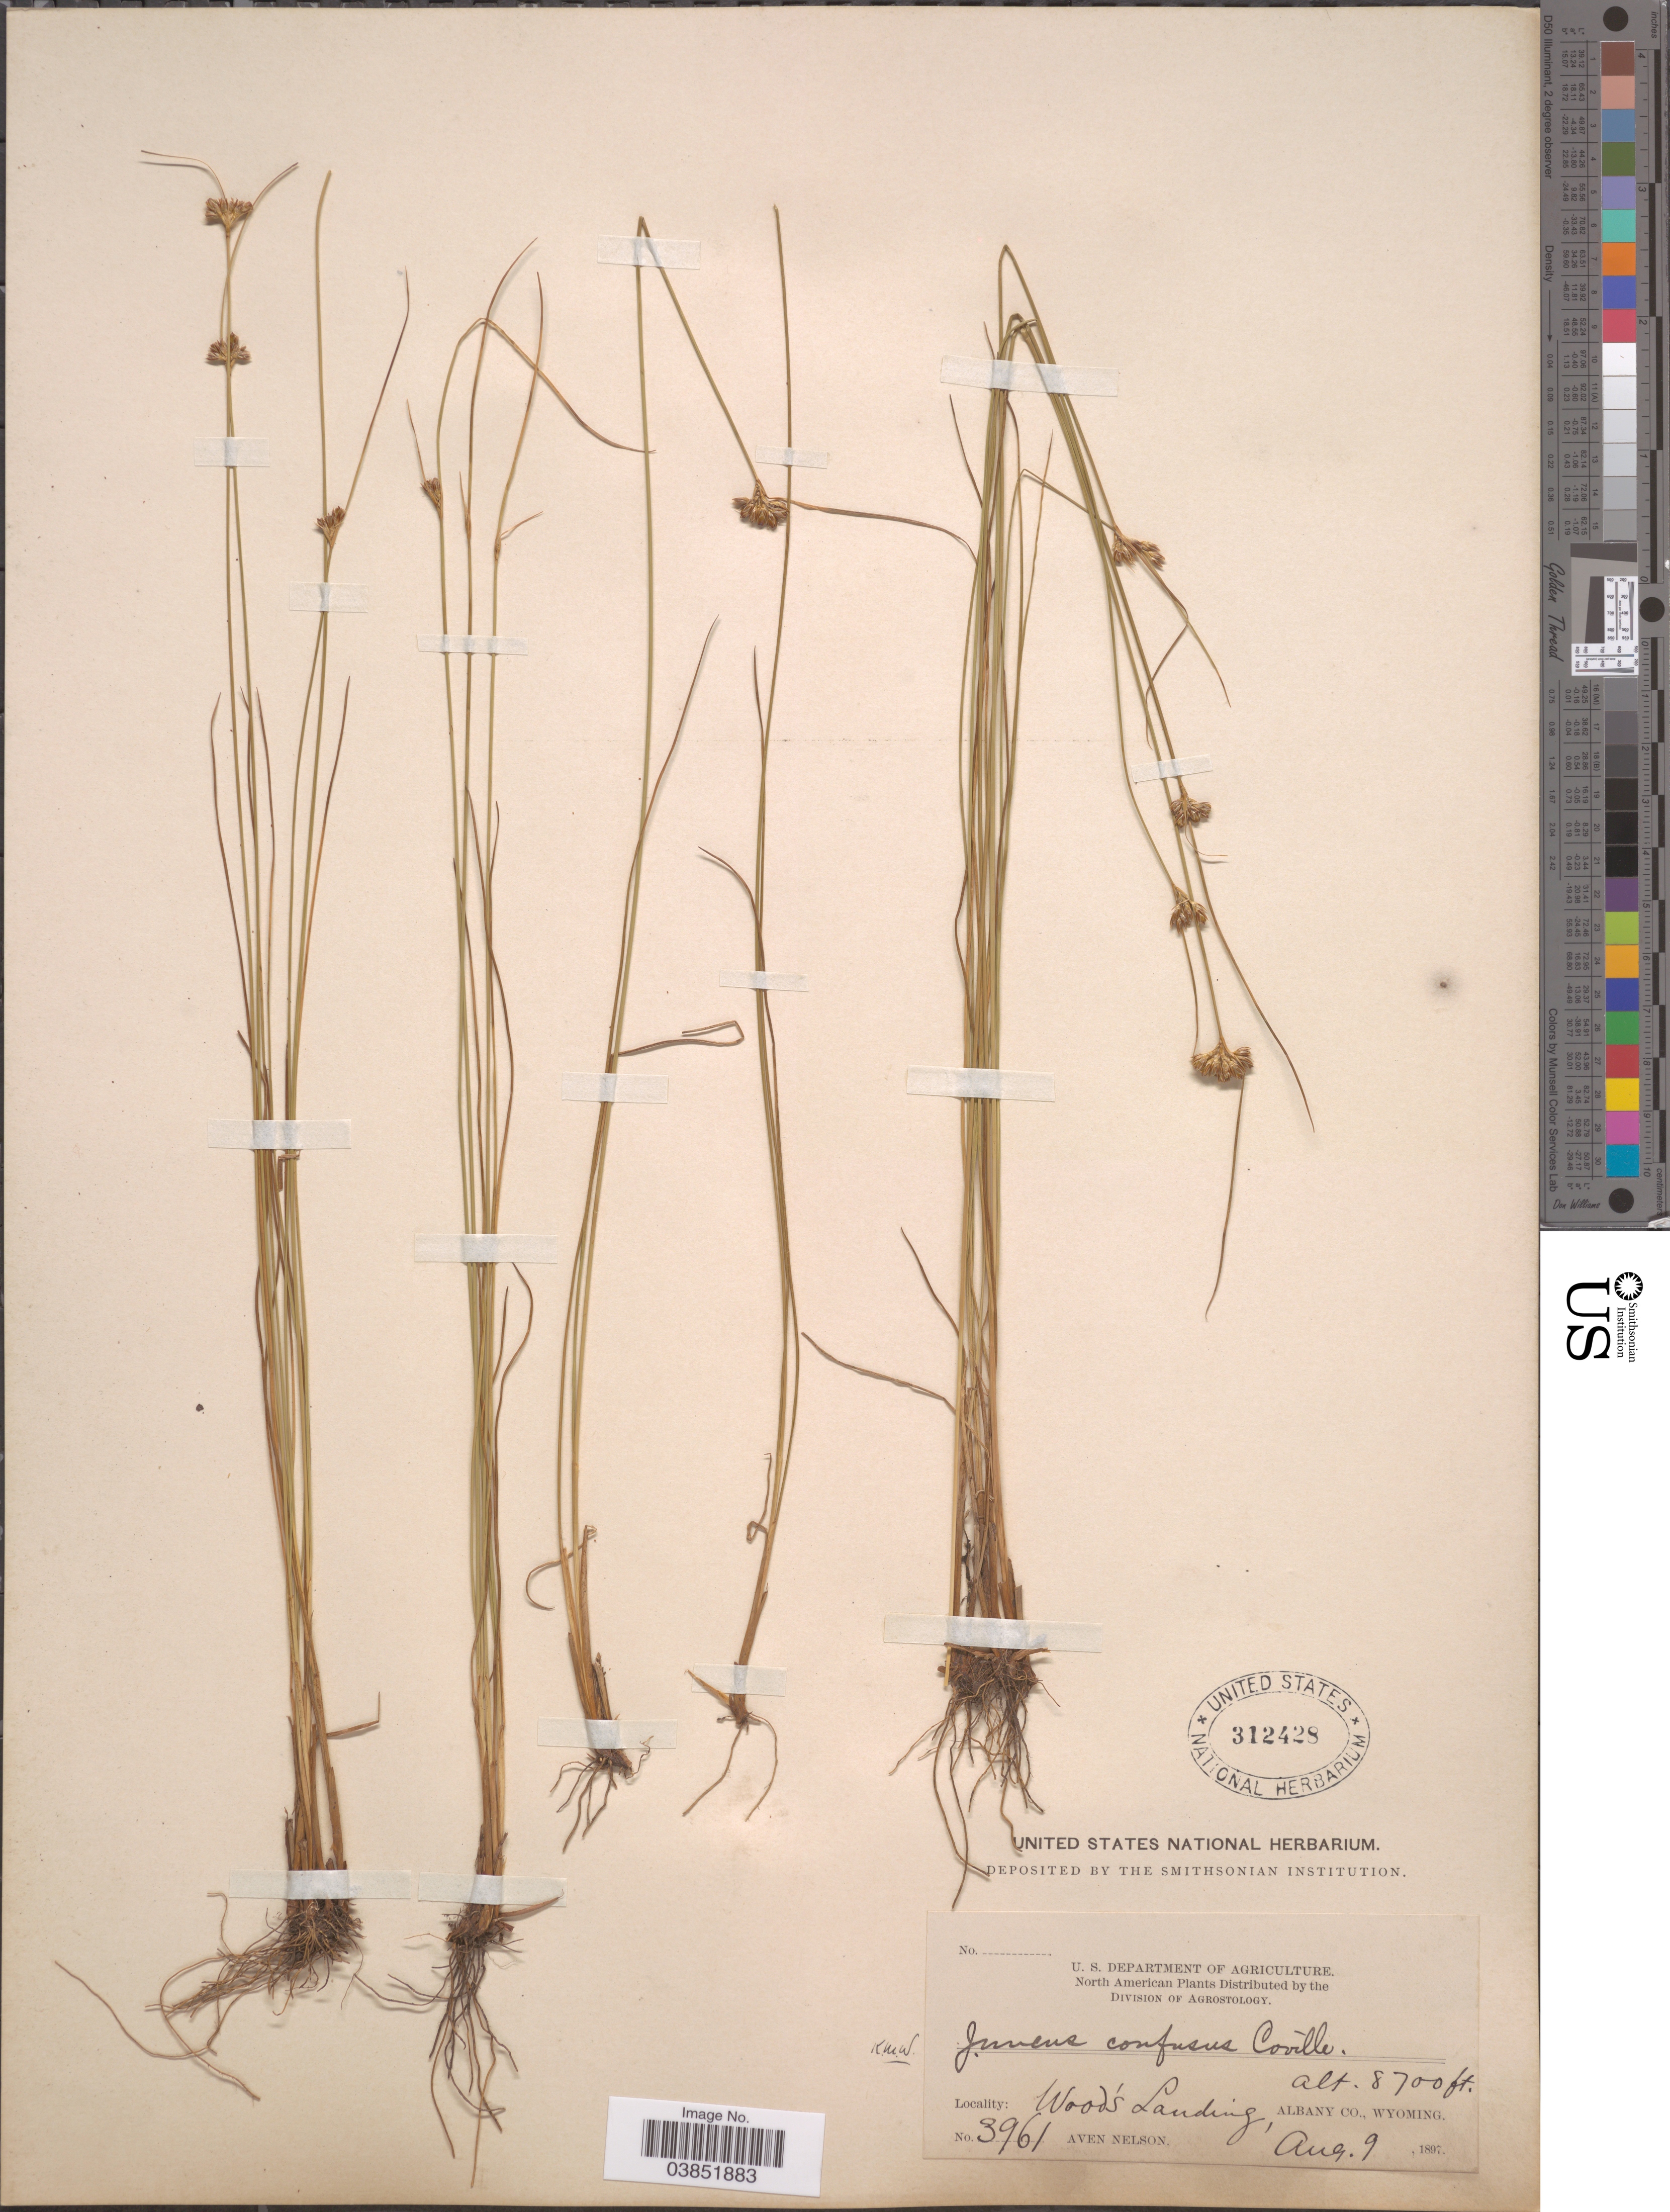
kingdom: Plantae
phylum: Tracheophyta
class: Liliopsida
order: Poales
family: Juncaceae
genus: Juncus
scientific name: Juncus confusus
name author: Coville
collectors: A. Nelson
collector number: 3961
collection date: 1897-08-09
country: United States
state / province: Wyoming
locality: Wood's Landing, Albany Co.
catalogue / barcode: US 312428